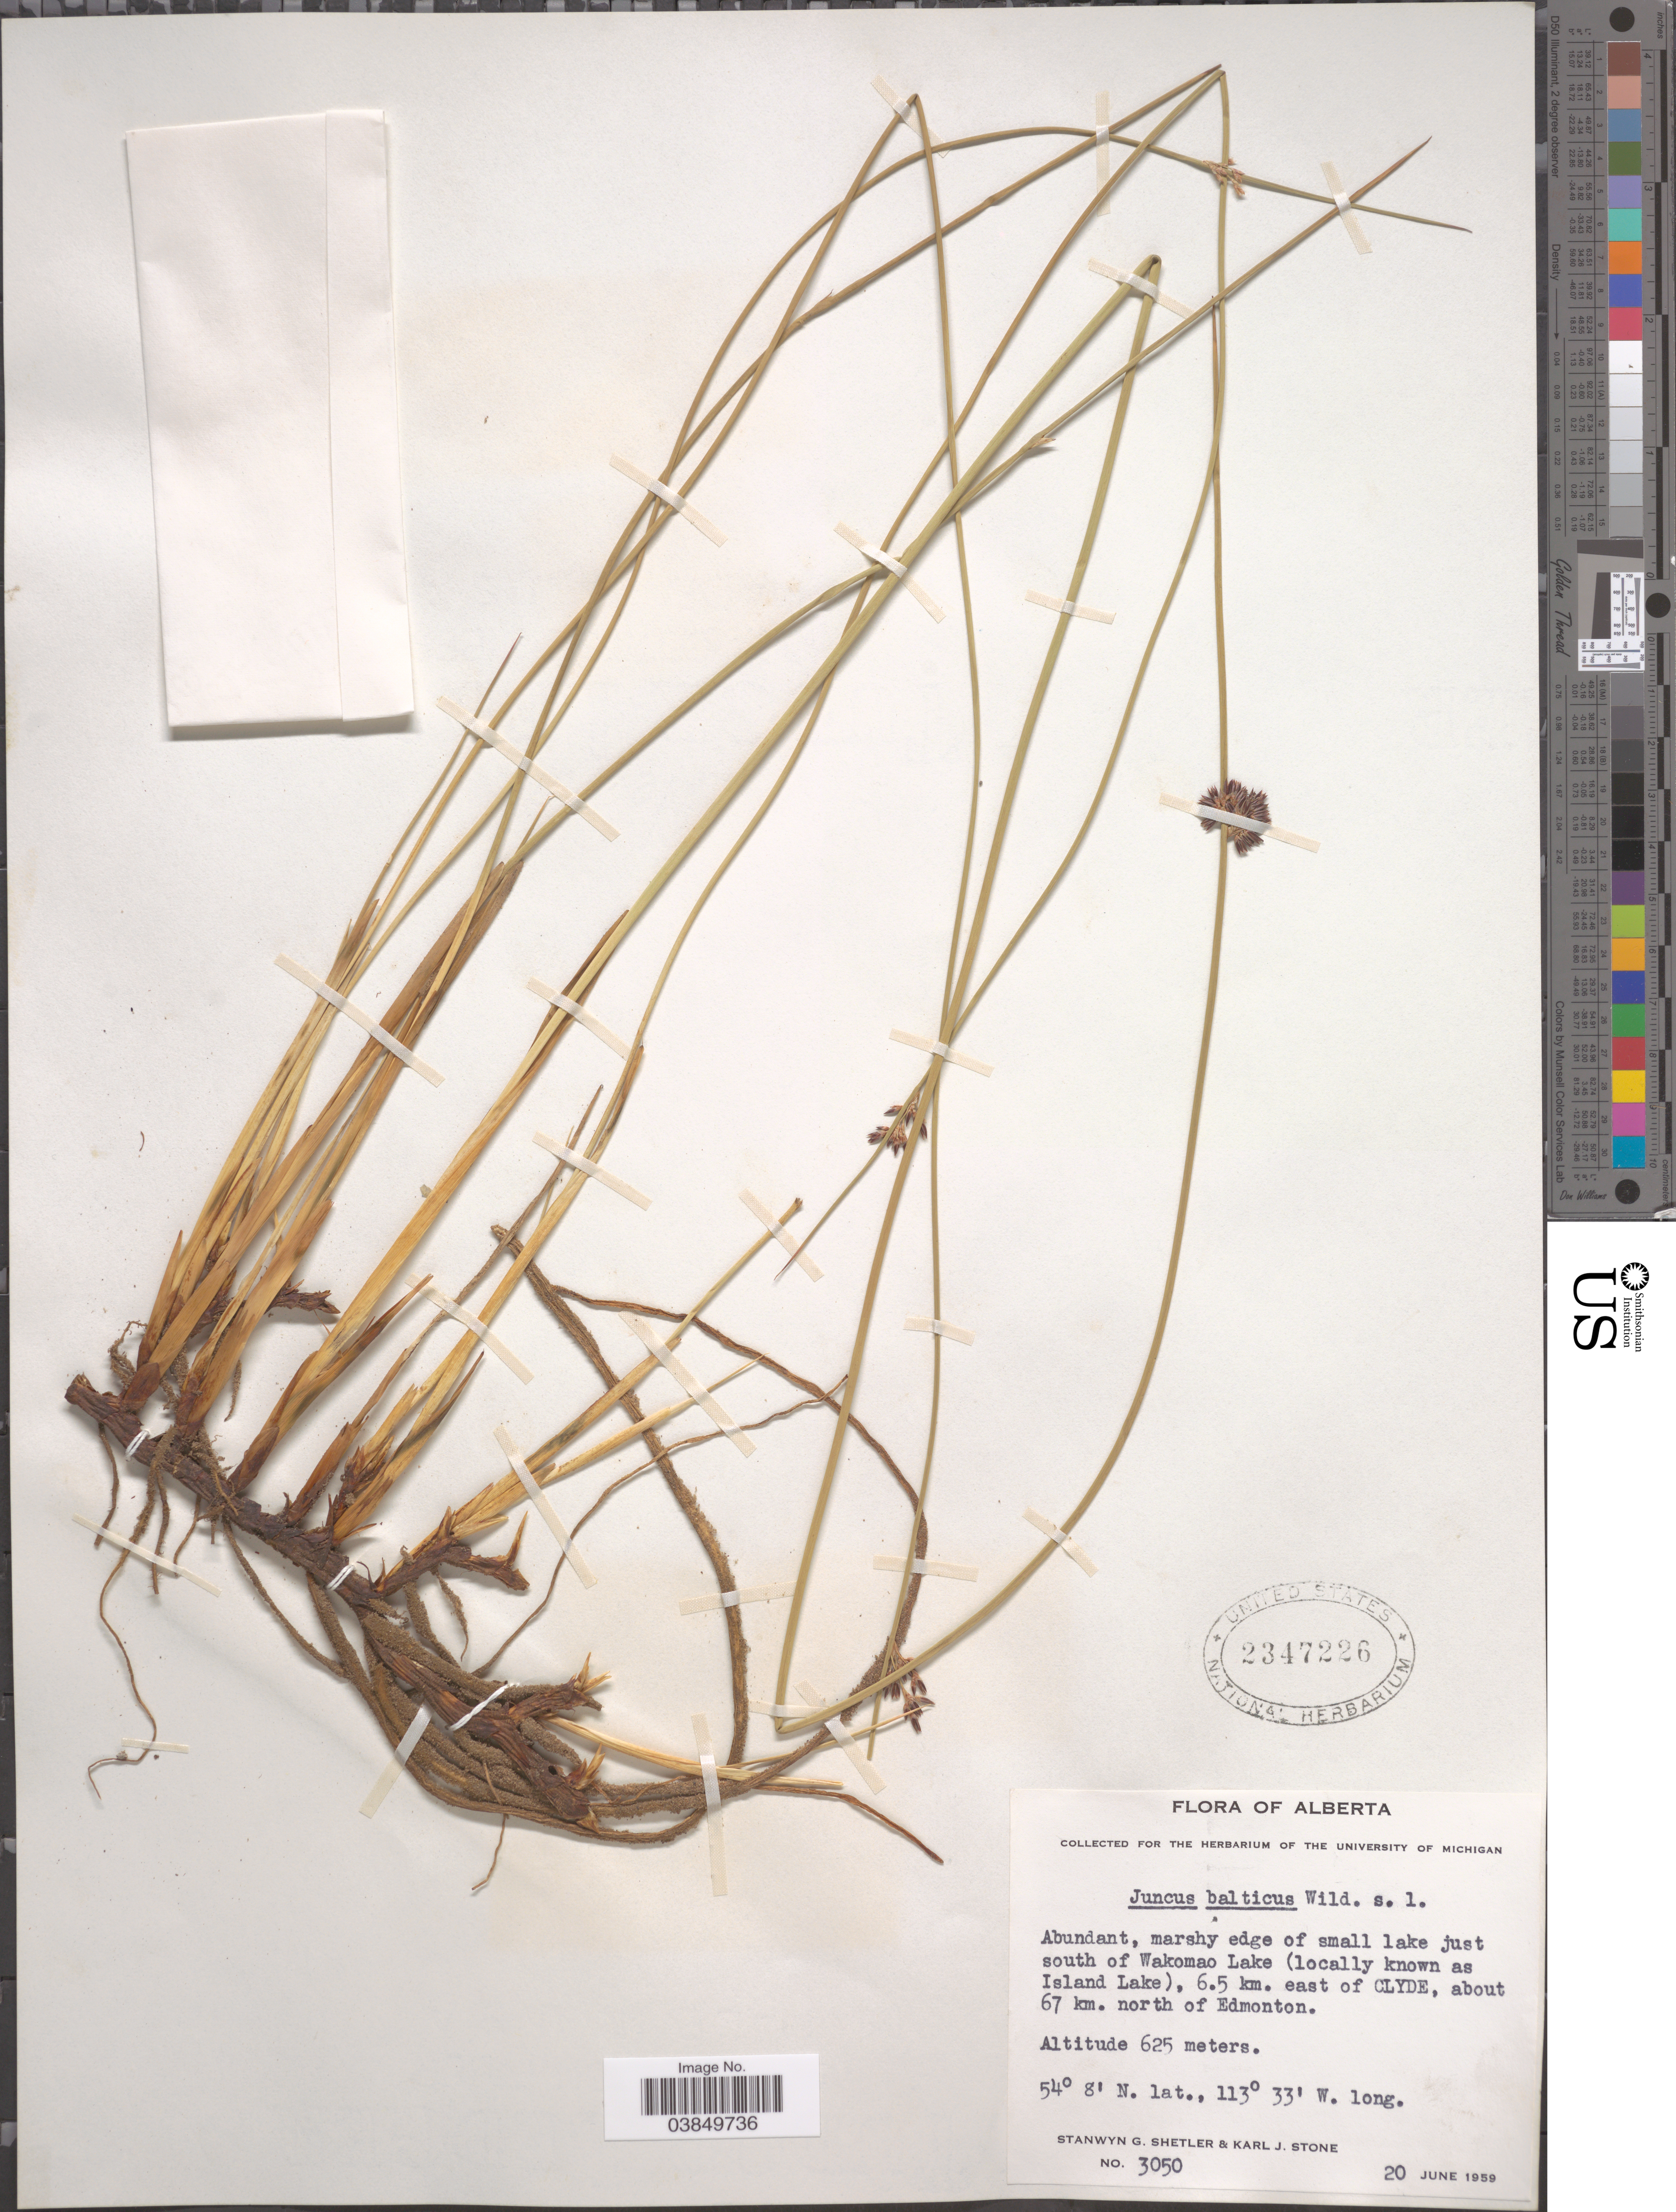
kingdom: Plantae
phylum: Tracheophyta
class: Liliopsida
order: Poales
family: Juncaceae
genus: Juncus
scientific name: Juncus balticus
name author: Willd.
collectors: S. Shetler & K. J. Stone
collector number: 3050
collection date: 1959-06-20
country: Canada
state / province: Alberta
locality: Just south of Wakomao Lake (locally known as Island Lake), 6.5 km. east of Clyde, about 67 km. north of Edmonton.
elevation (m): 625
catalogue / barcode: US 2347226